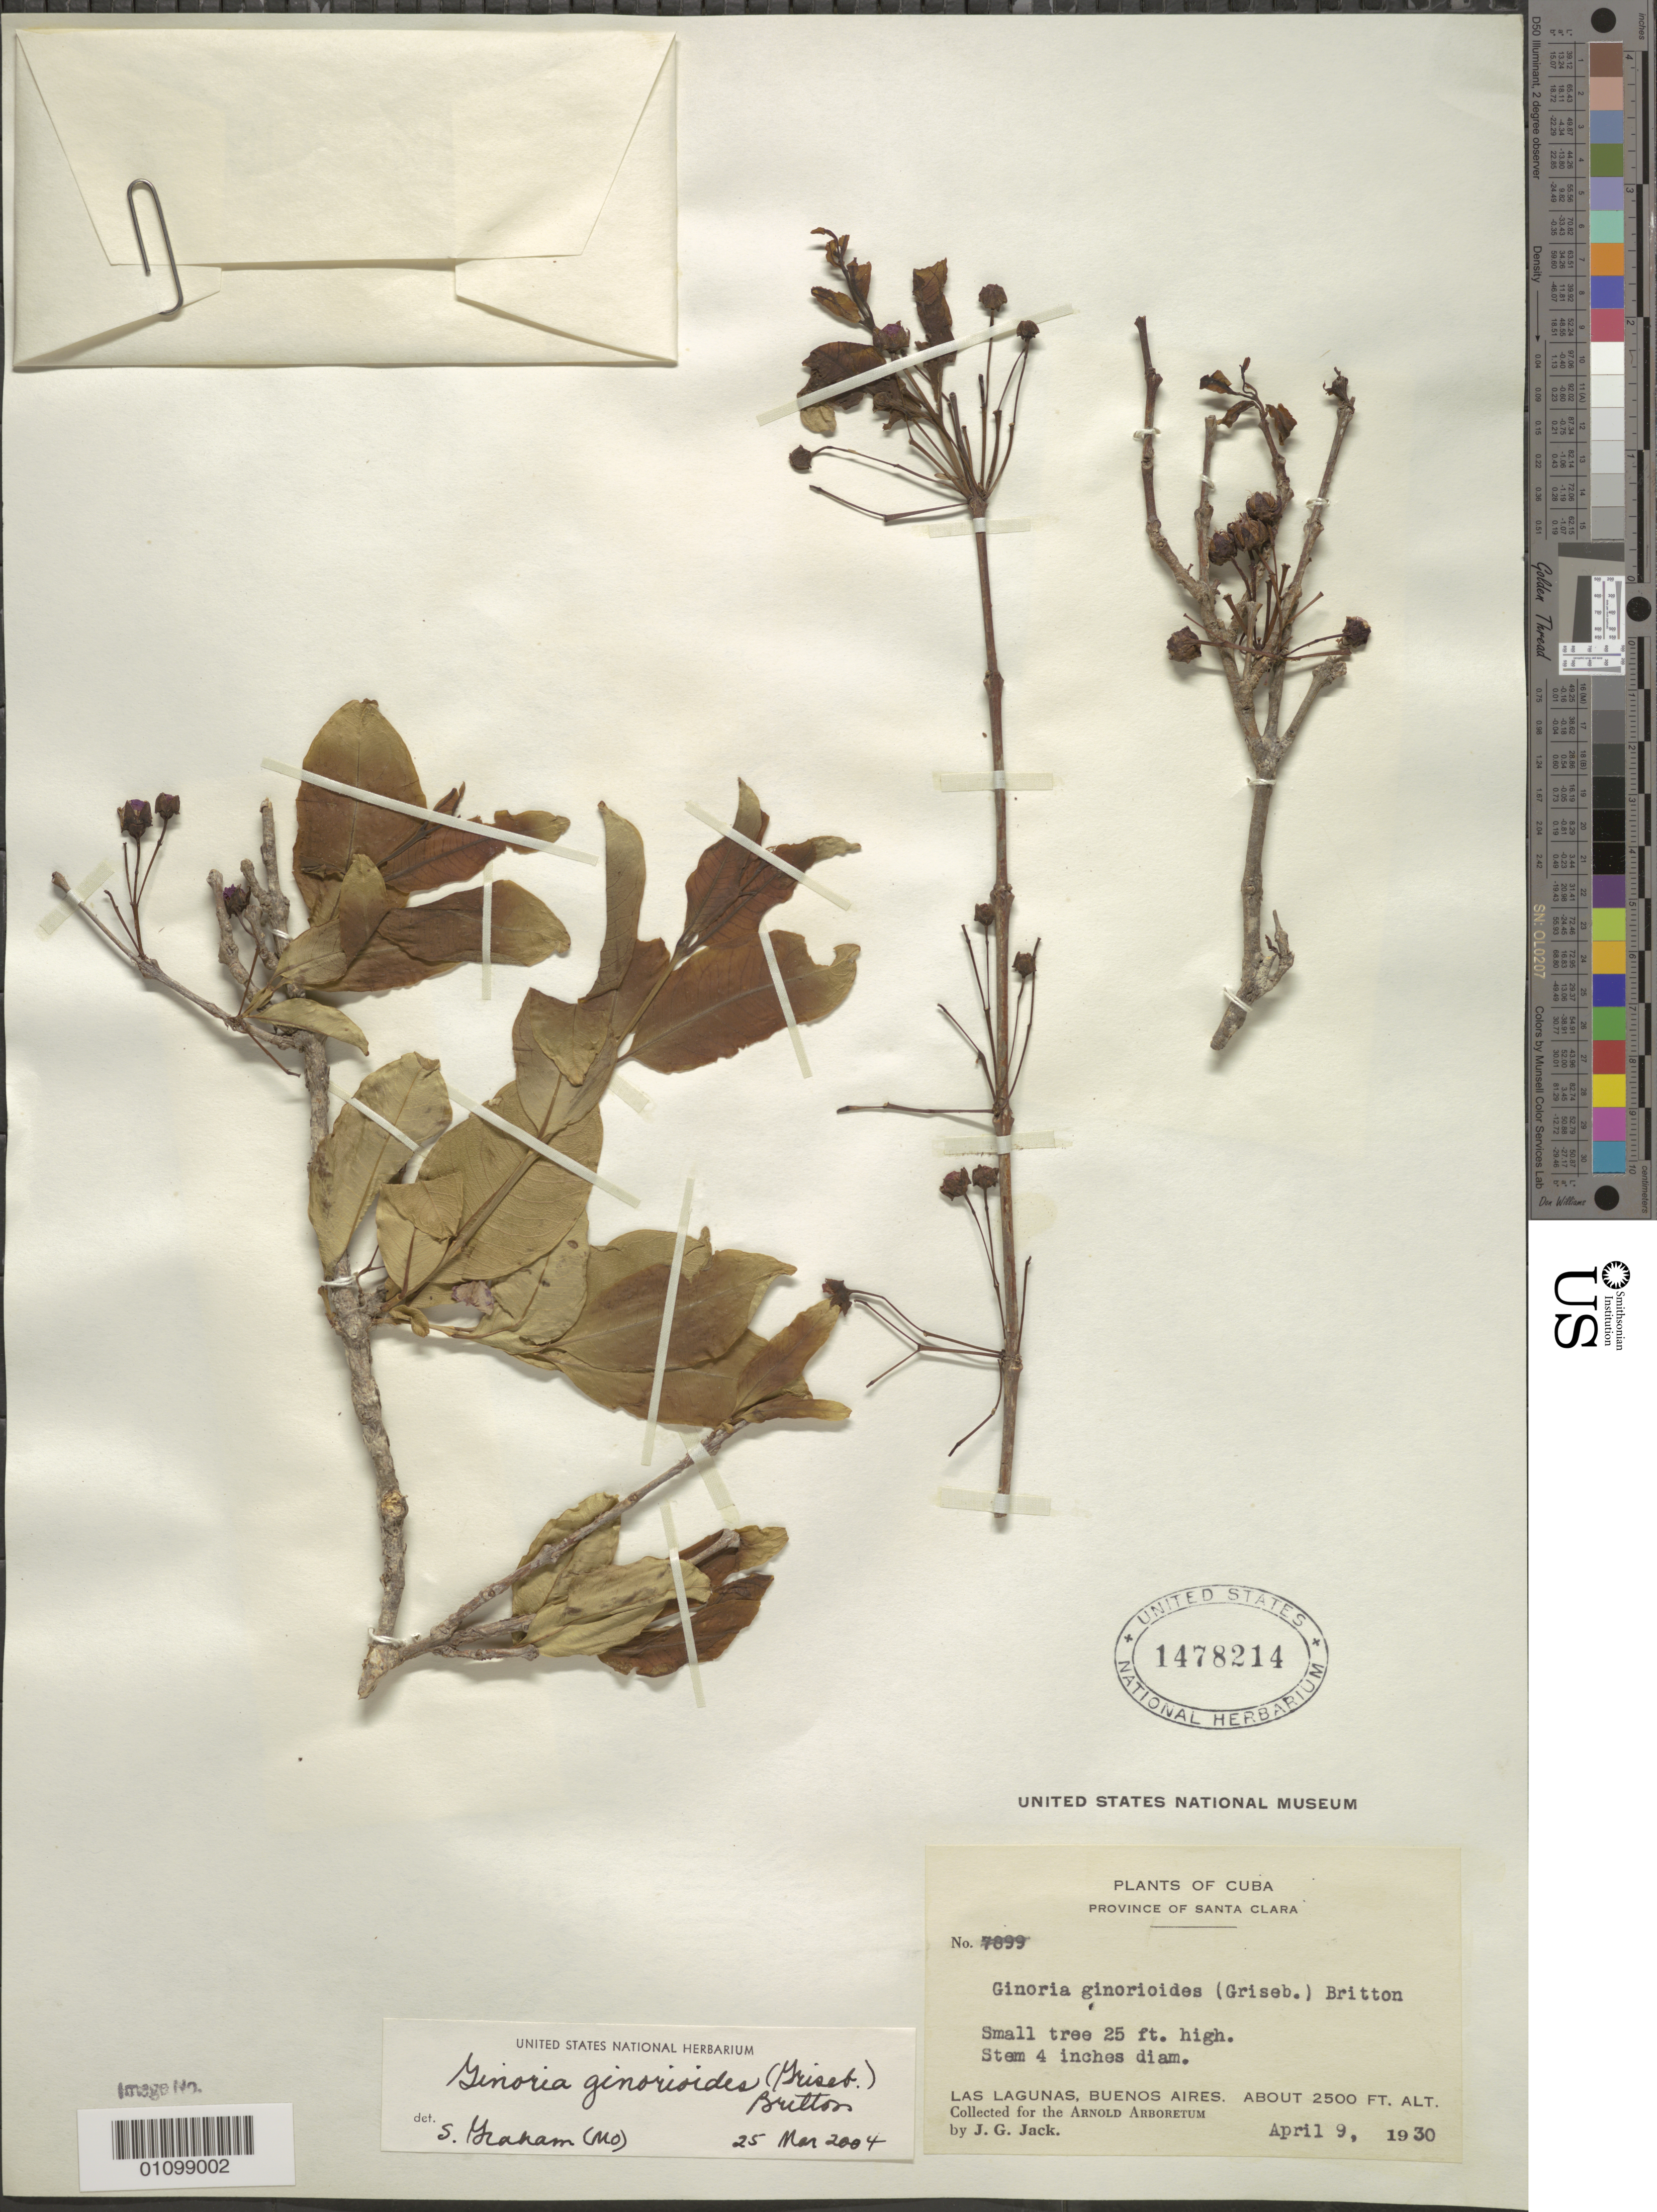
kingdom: Plantae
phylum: Tracheophyta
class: Magnoliopsida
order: Myrtales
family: Lythraceae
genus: Ginoria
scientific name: Ginoria ginorioides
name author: (Griseb.) Britton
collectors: J. G. Jack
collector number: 7899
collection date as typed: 09 Apr 1930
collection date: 1930-04-09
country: Cuba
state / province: Villa Clara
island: Cuba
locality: Santa Clara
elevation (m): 762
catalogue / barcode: US 1478214